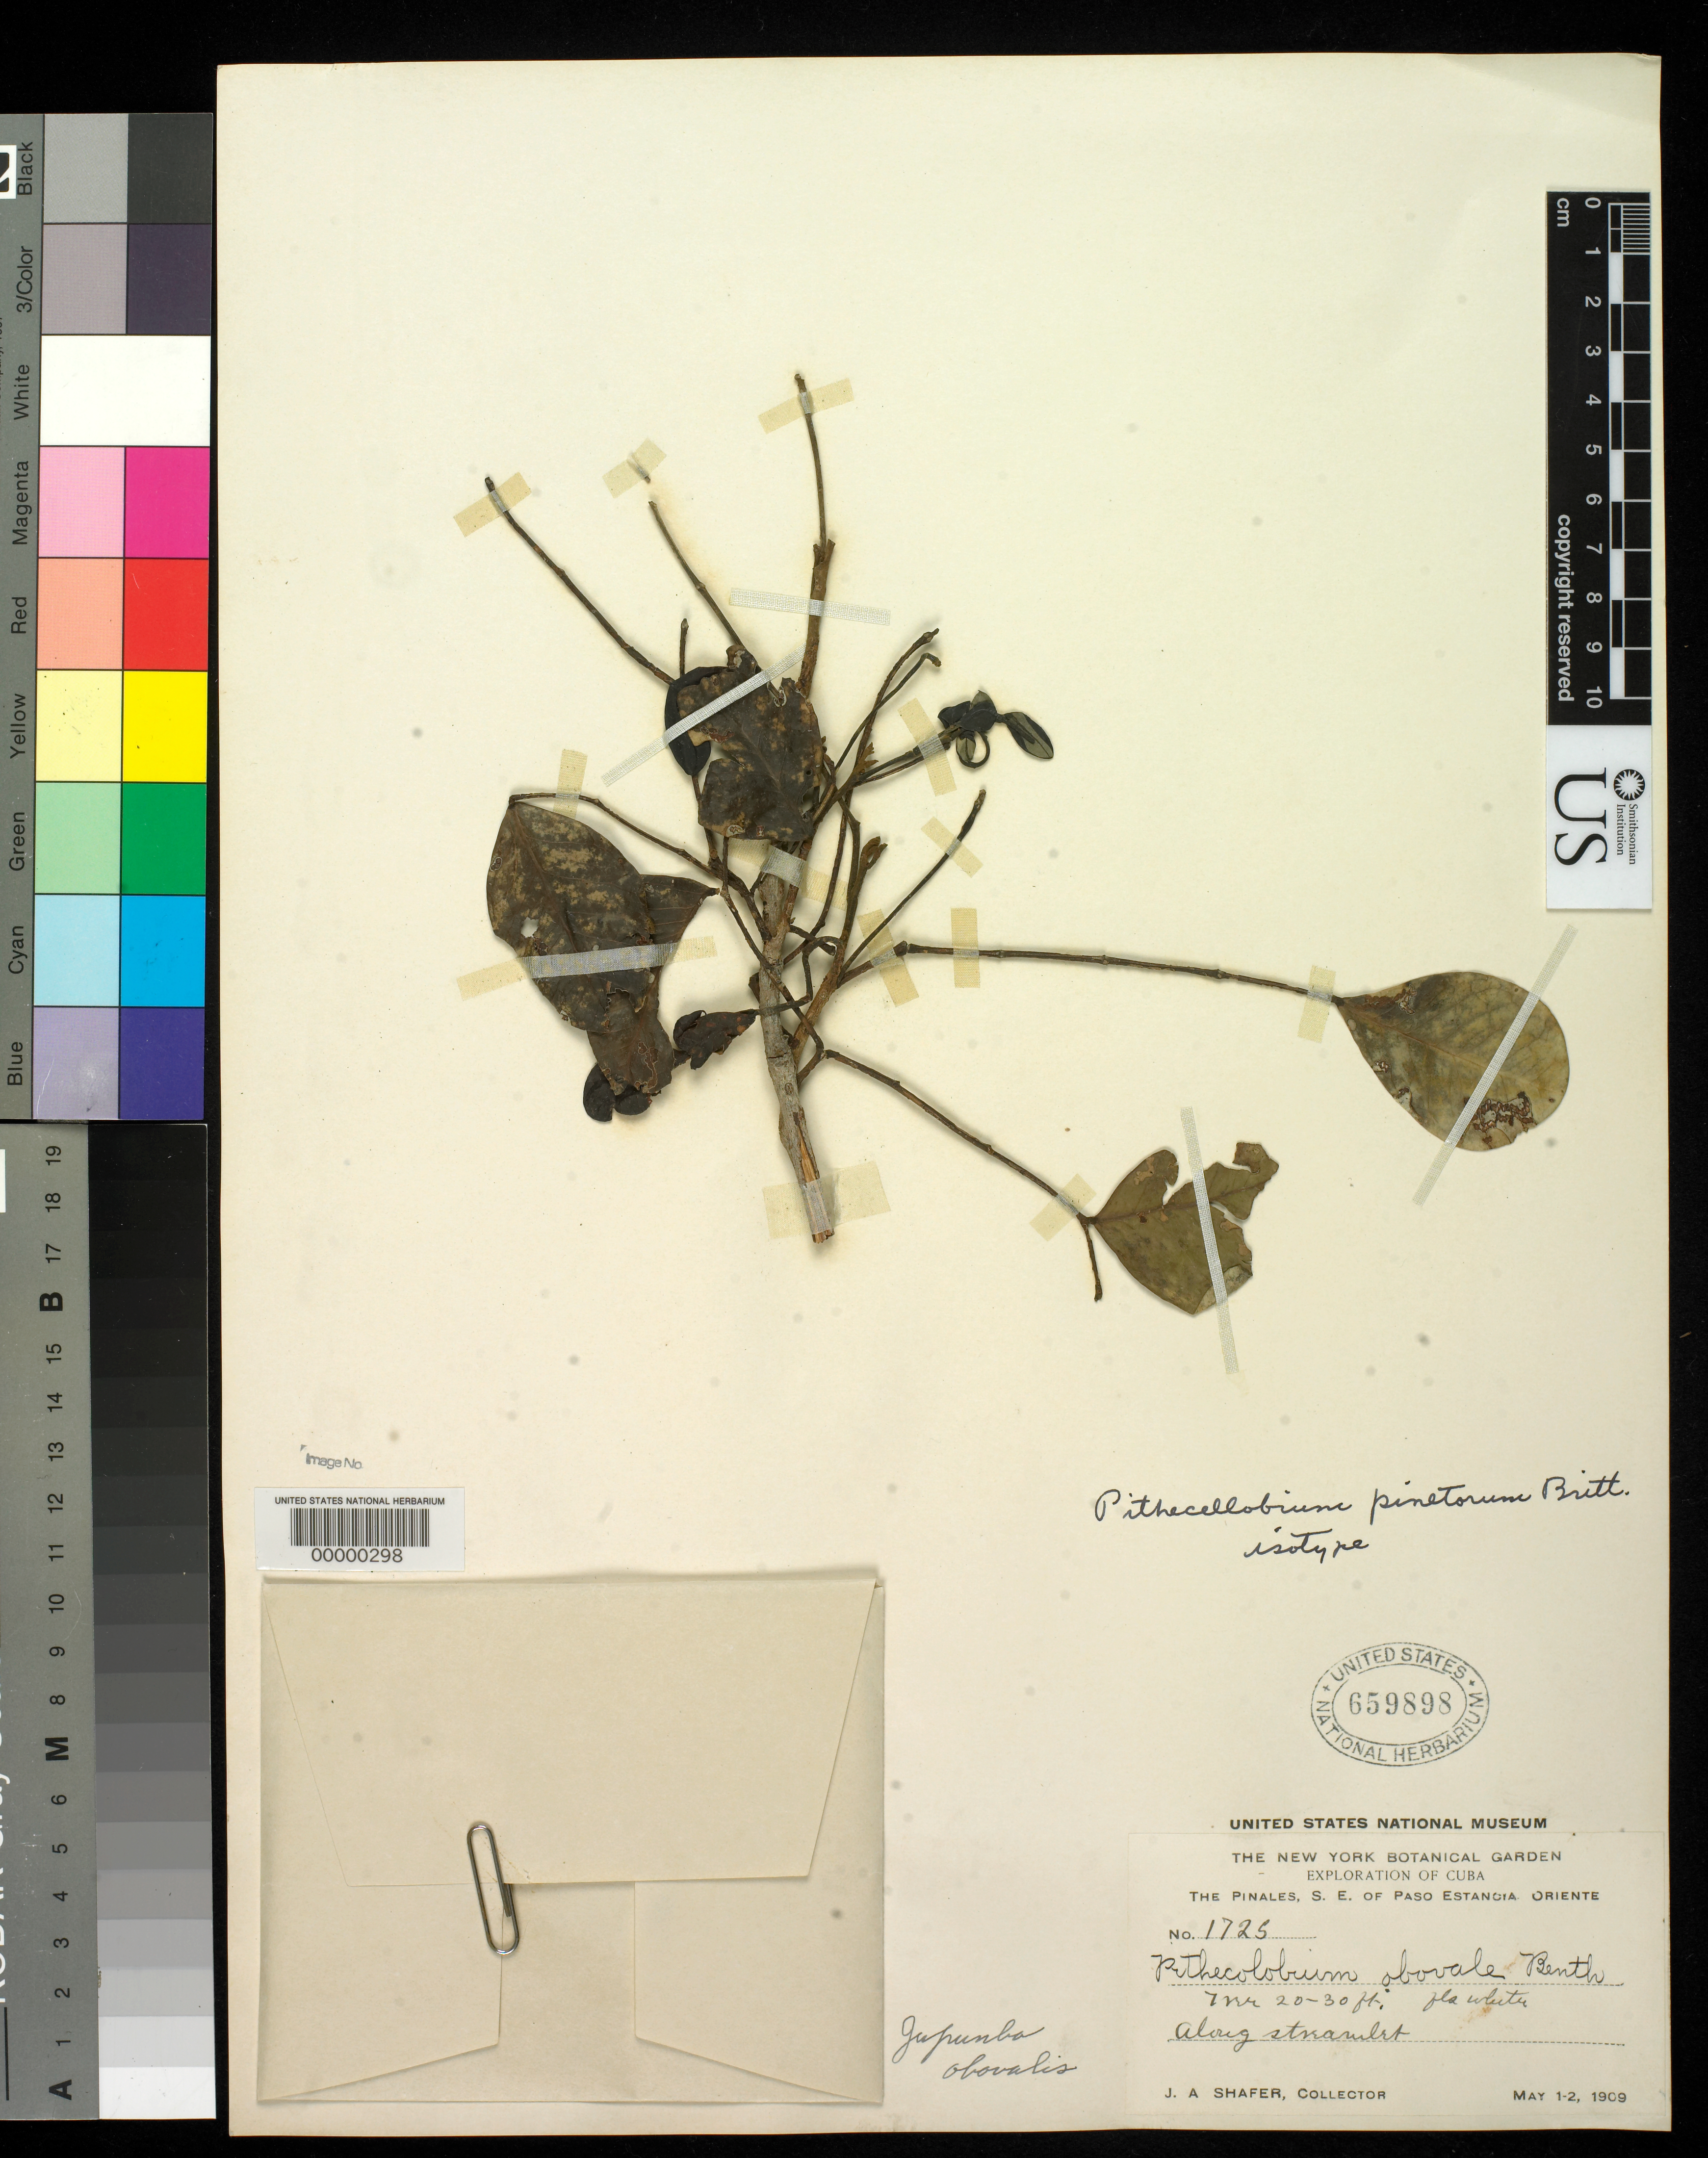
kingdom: Plantae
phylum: Tracheophyta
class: Magnoliopsida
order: Fabales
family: Fabaceae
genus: Pithecellobium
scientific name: Pithecellobium pinetorum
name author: Britton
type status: Isotype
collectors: J. A. Shafer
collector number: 1715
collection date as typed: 01 May 1909 to 02 May 1909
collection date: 1909-05-01/1909-05-02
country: Cuba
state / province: Oriente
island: Greater Antilles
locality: The Pinales, southeast of Paso Estancia.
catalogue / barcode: US 659898